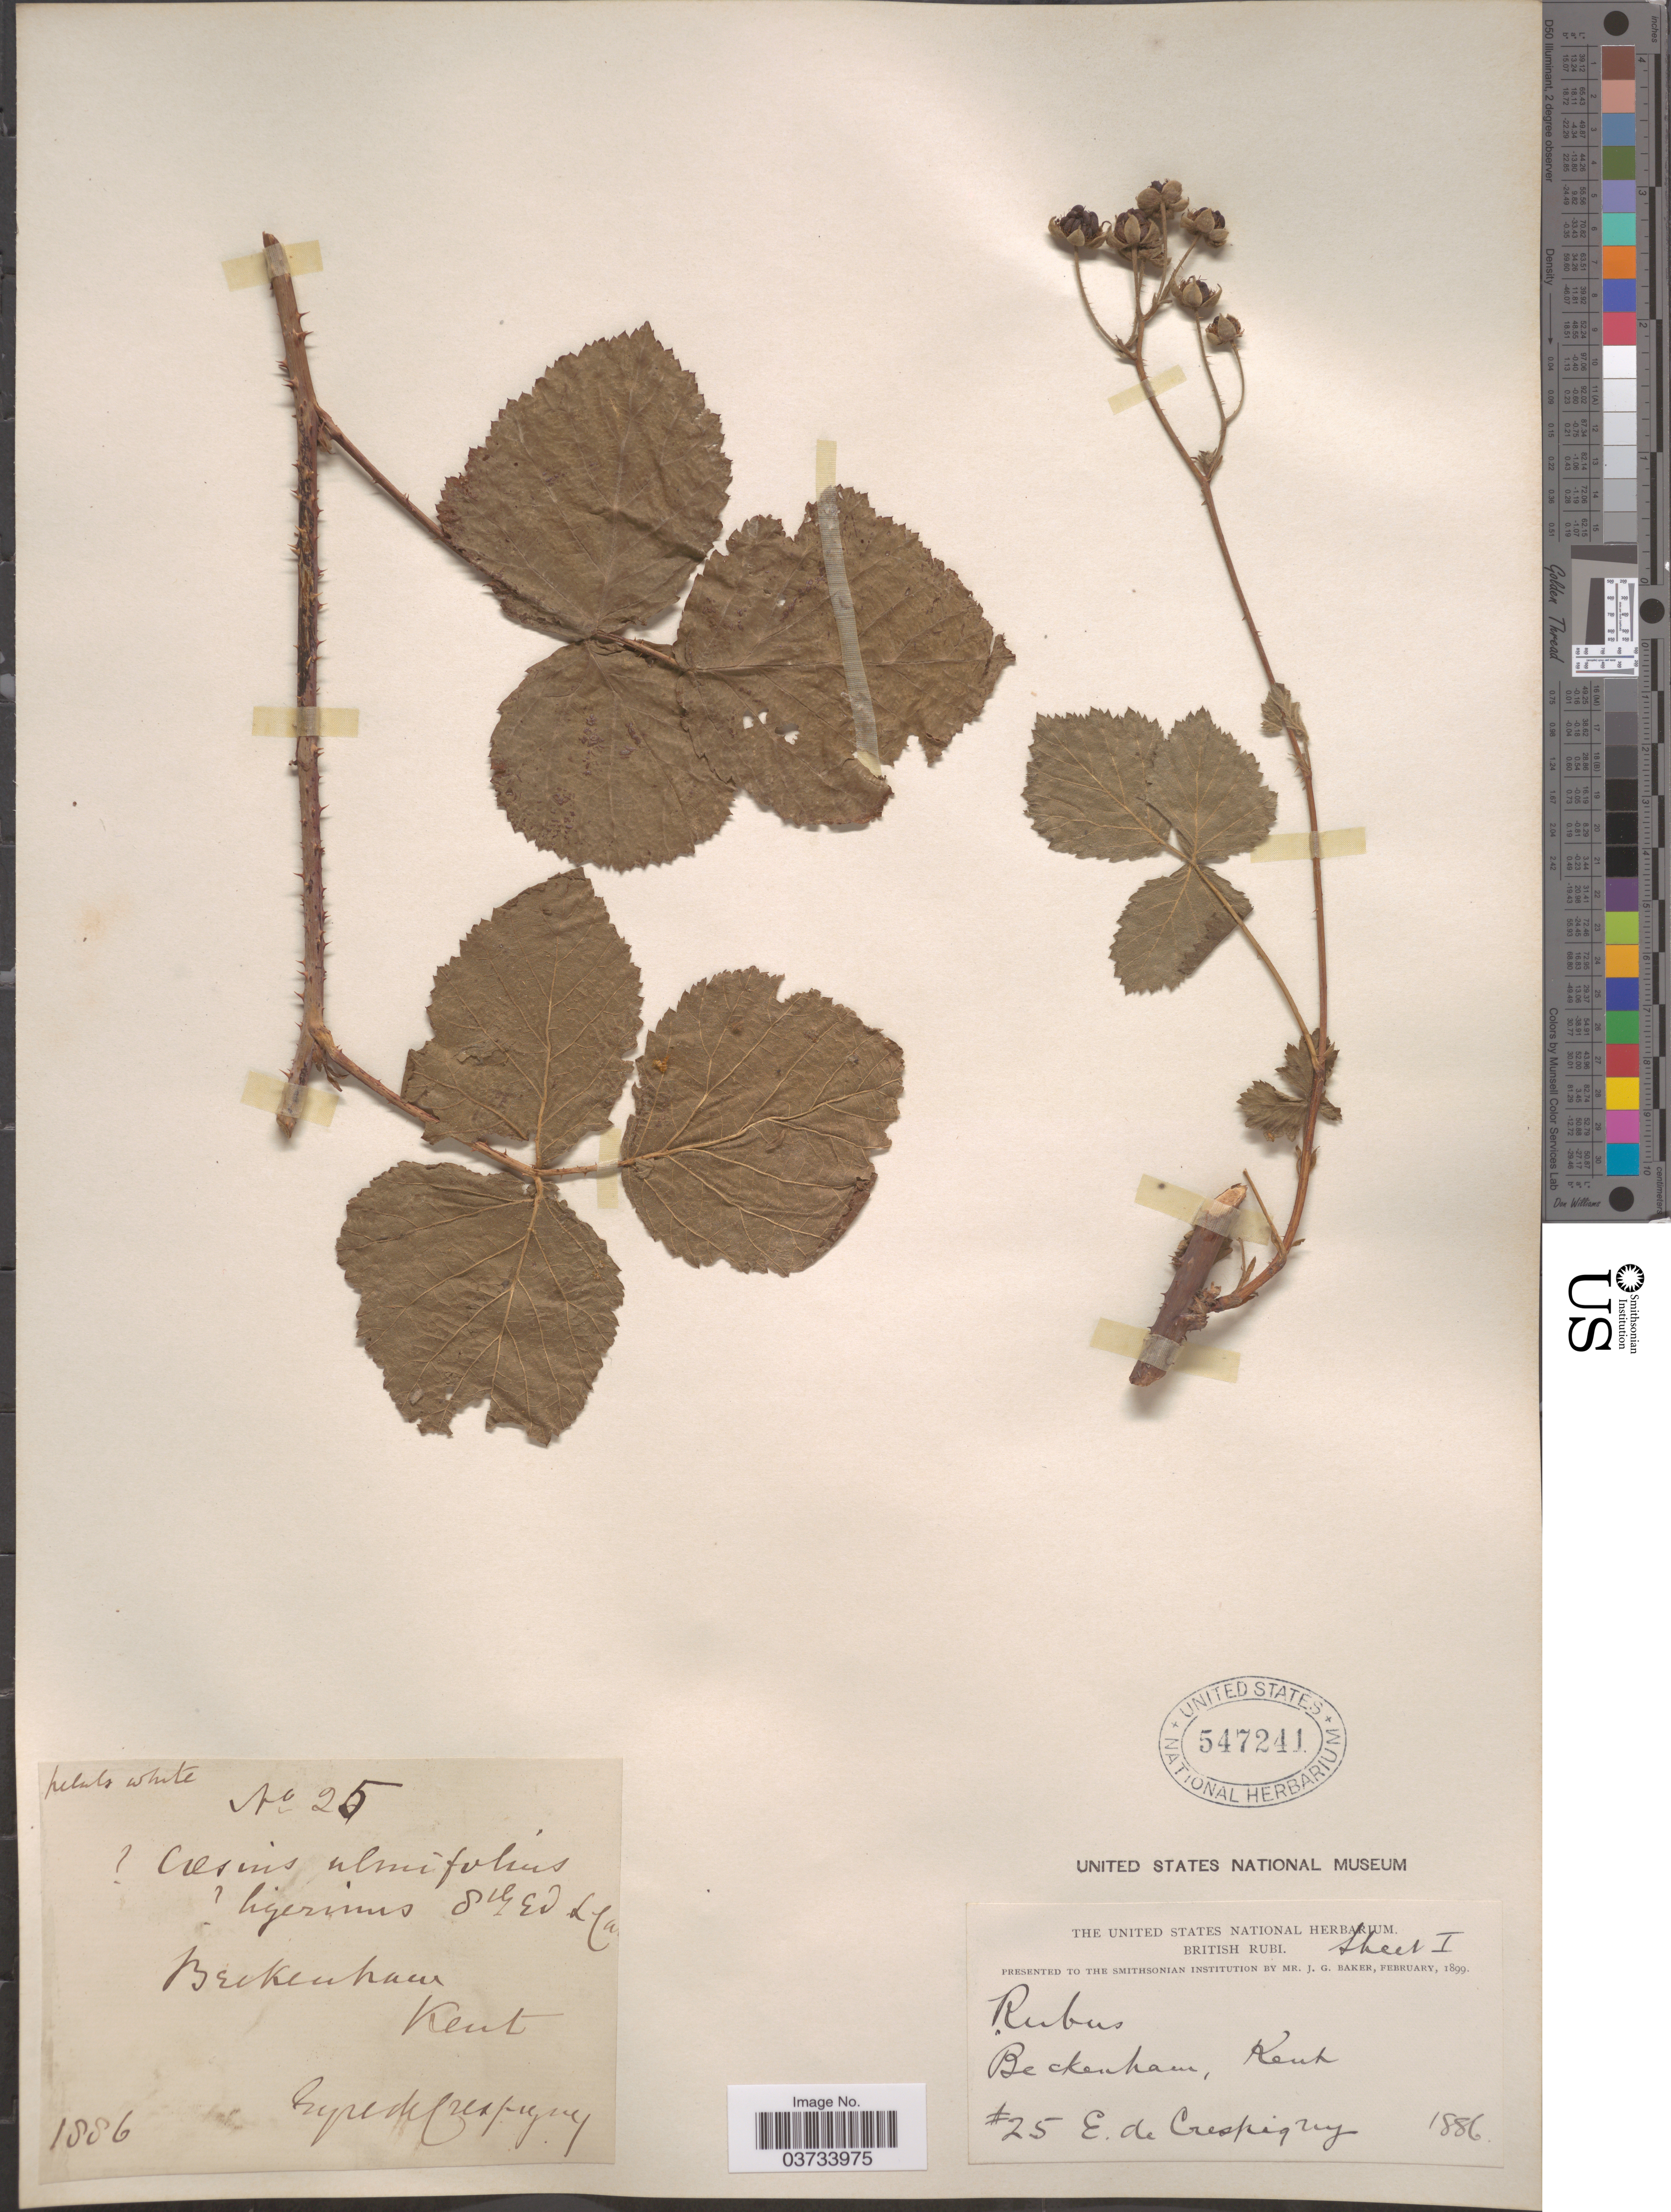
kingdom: Plantae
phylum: Tracheophyta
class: Magnoliopsida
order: Rosales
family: Rosaceae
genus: Rubus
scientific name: Rubus caesius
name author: L.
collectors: E. de Crespigny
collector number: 25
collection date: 1886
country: United Kingdom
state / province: England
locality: Beckenham, Kent.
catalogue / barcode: US 547241